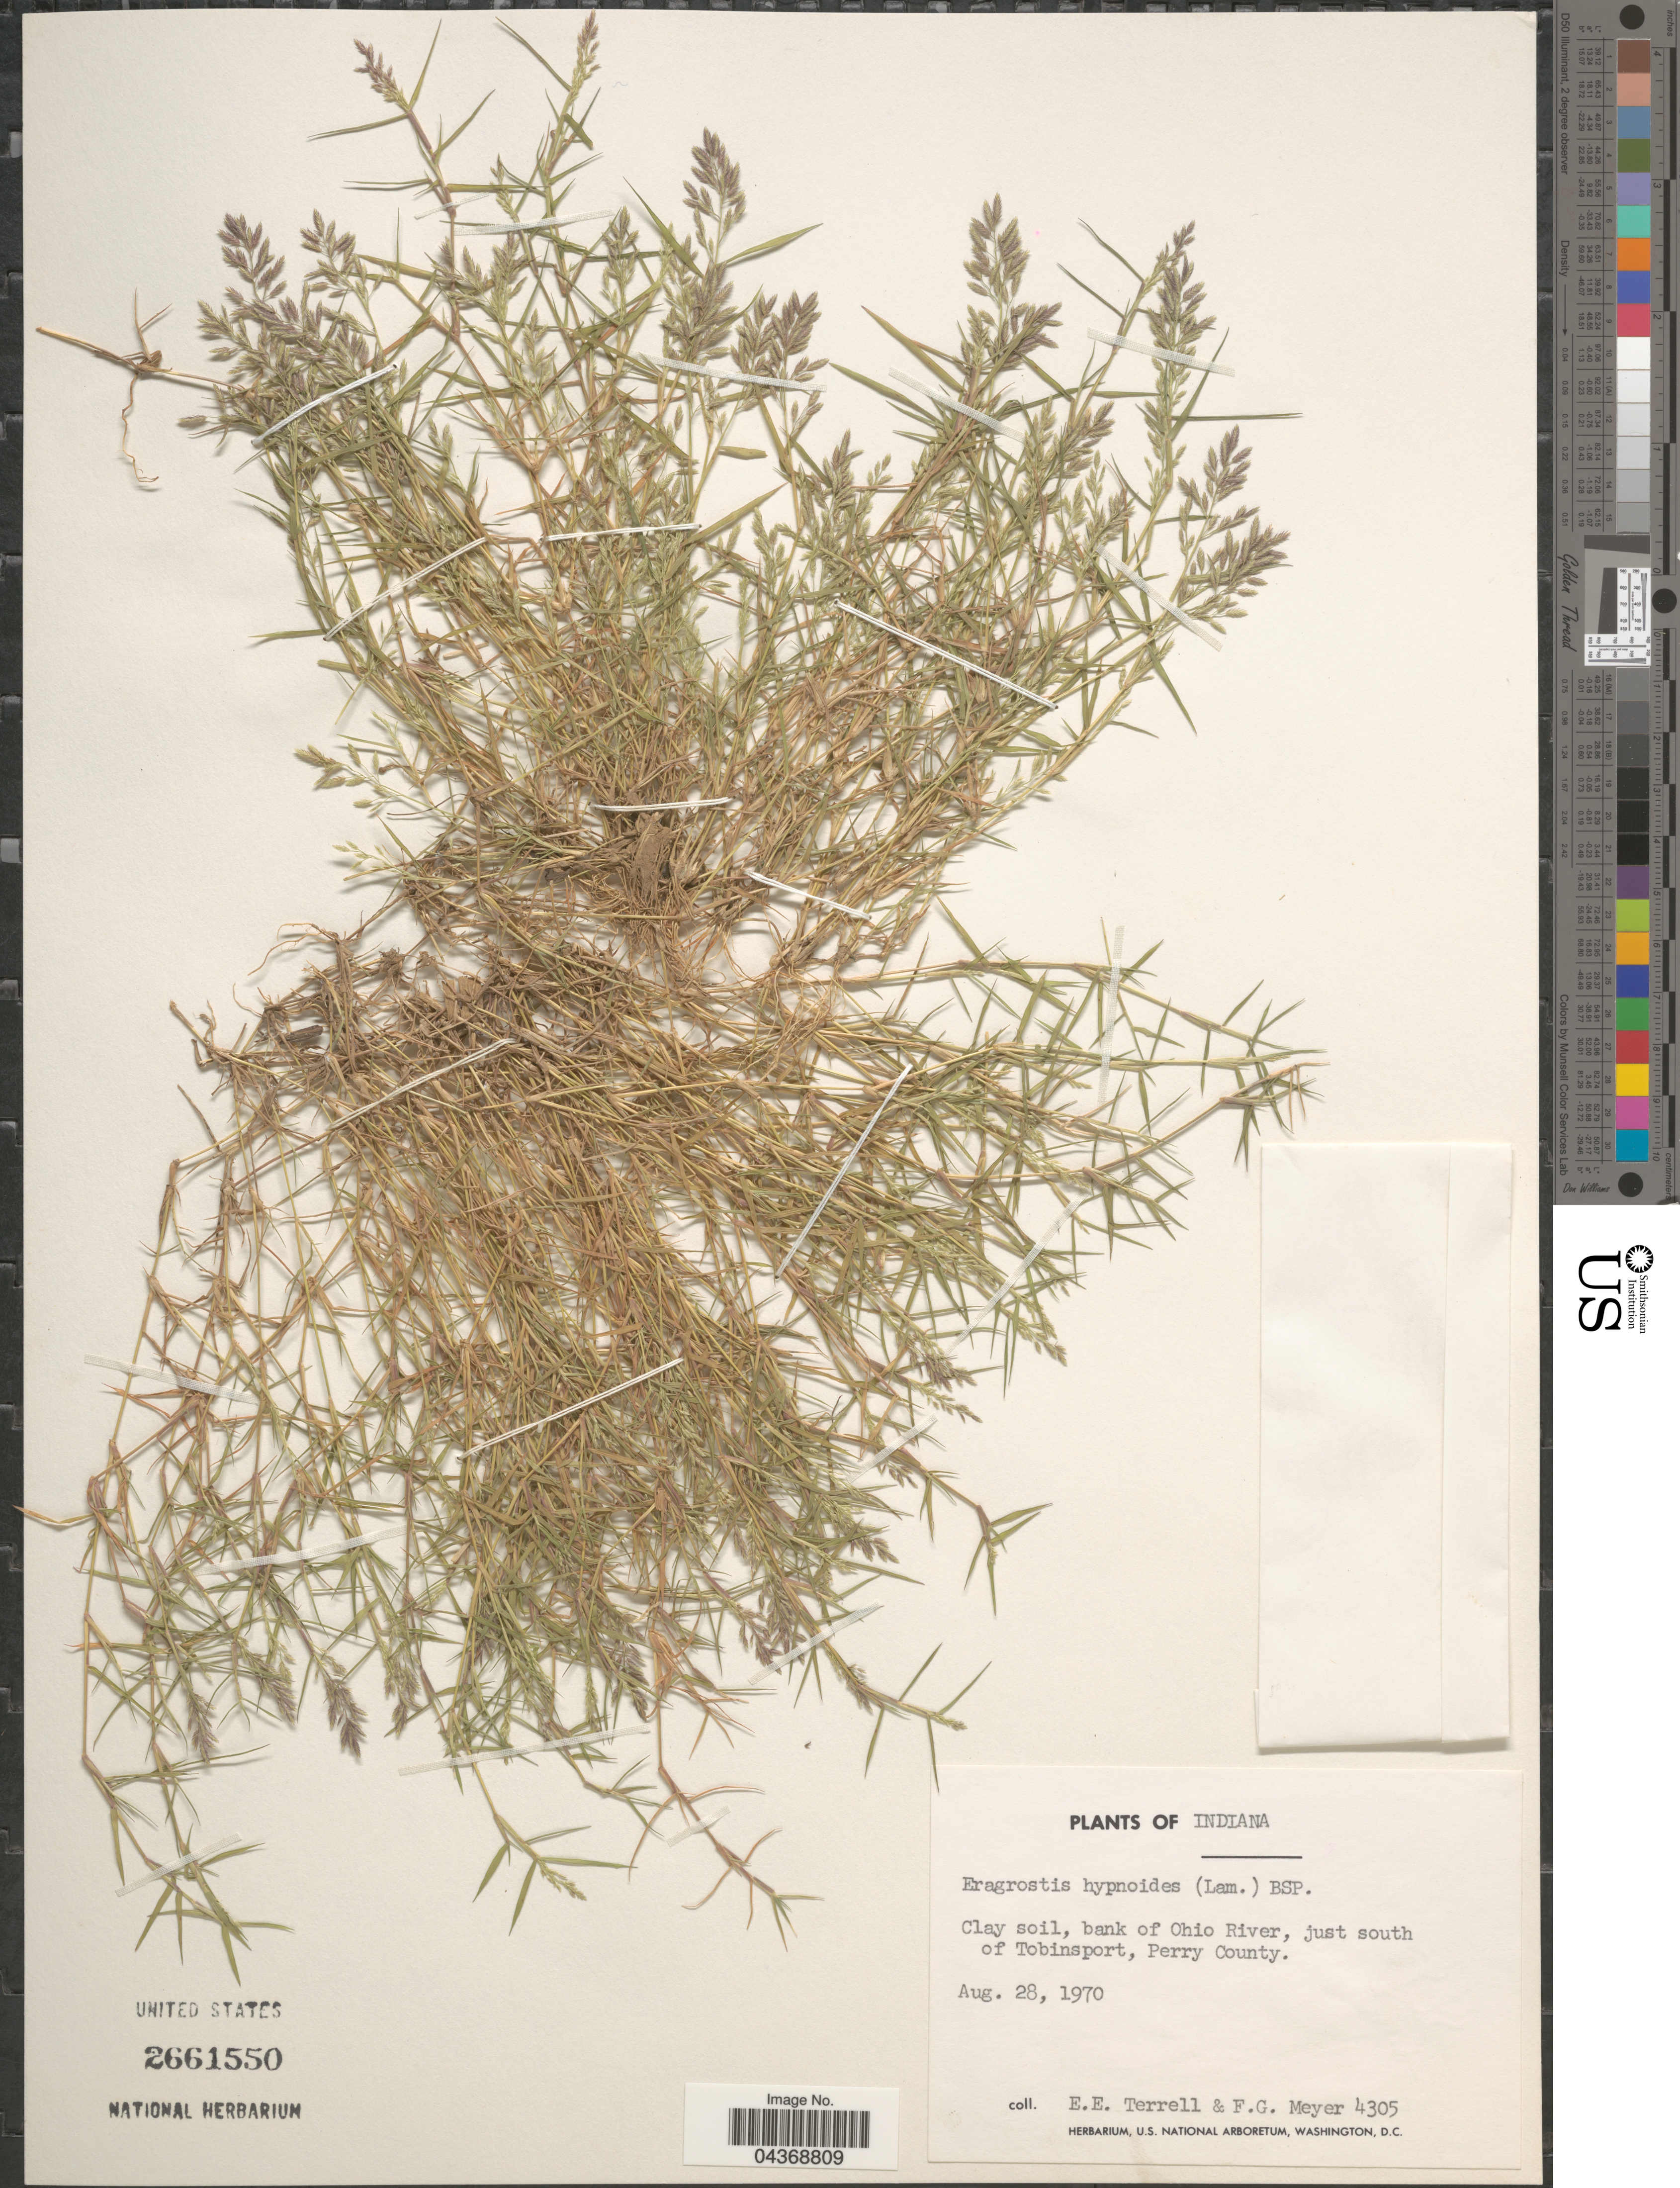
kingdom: Plantae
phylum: Tracheophyta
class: Liliopsida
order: Poales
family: Poaceae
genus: Eragrostis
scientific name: Eragrostis hypnoides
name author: (Lam.) Britton, Stearns & Poggenb.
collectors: E. E. Terrell & F. G. Meyer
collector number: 4305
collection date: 1970-08-28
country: United States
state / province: Indiana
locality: Bank of Ohio River, just south of Tobinsport, Perry County.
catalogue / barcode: US 2661550